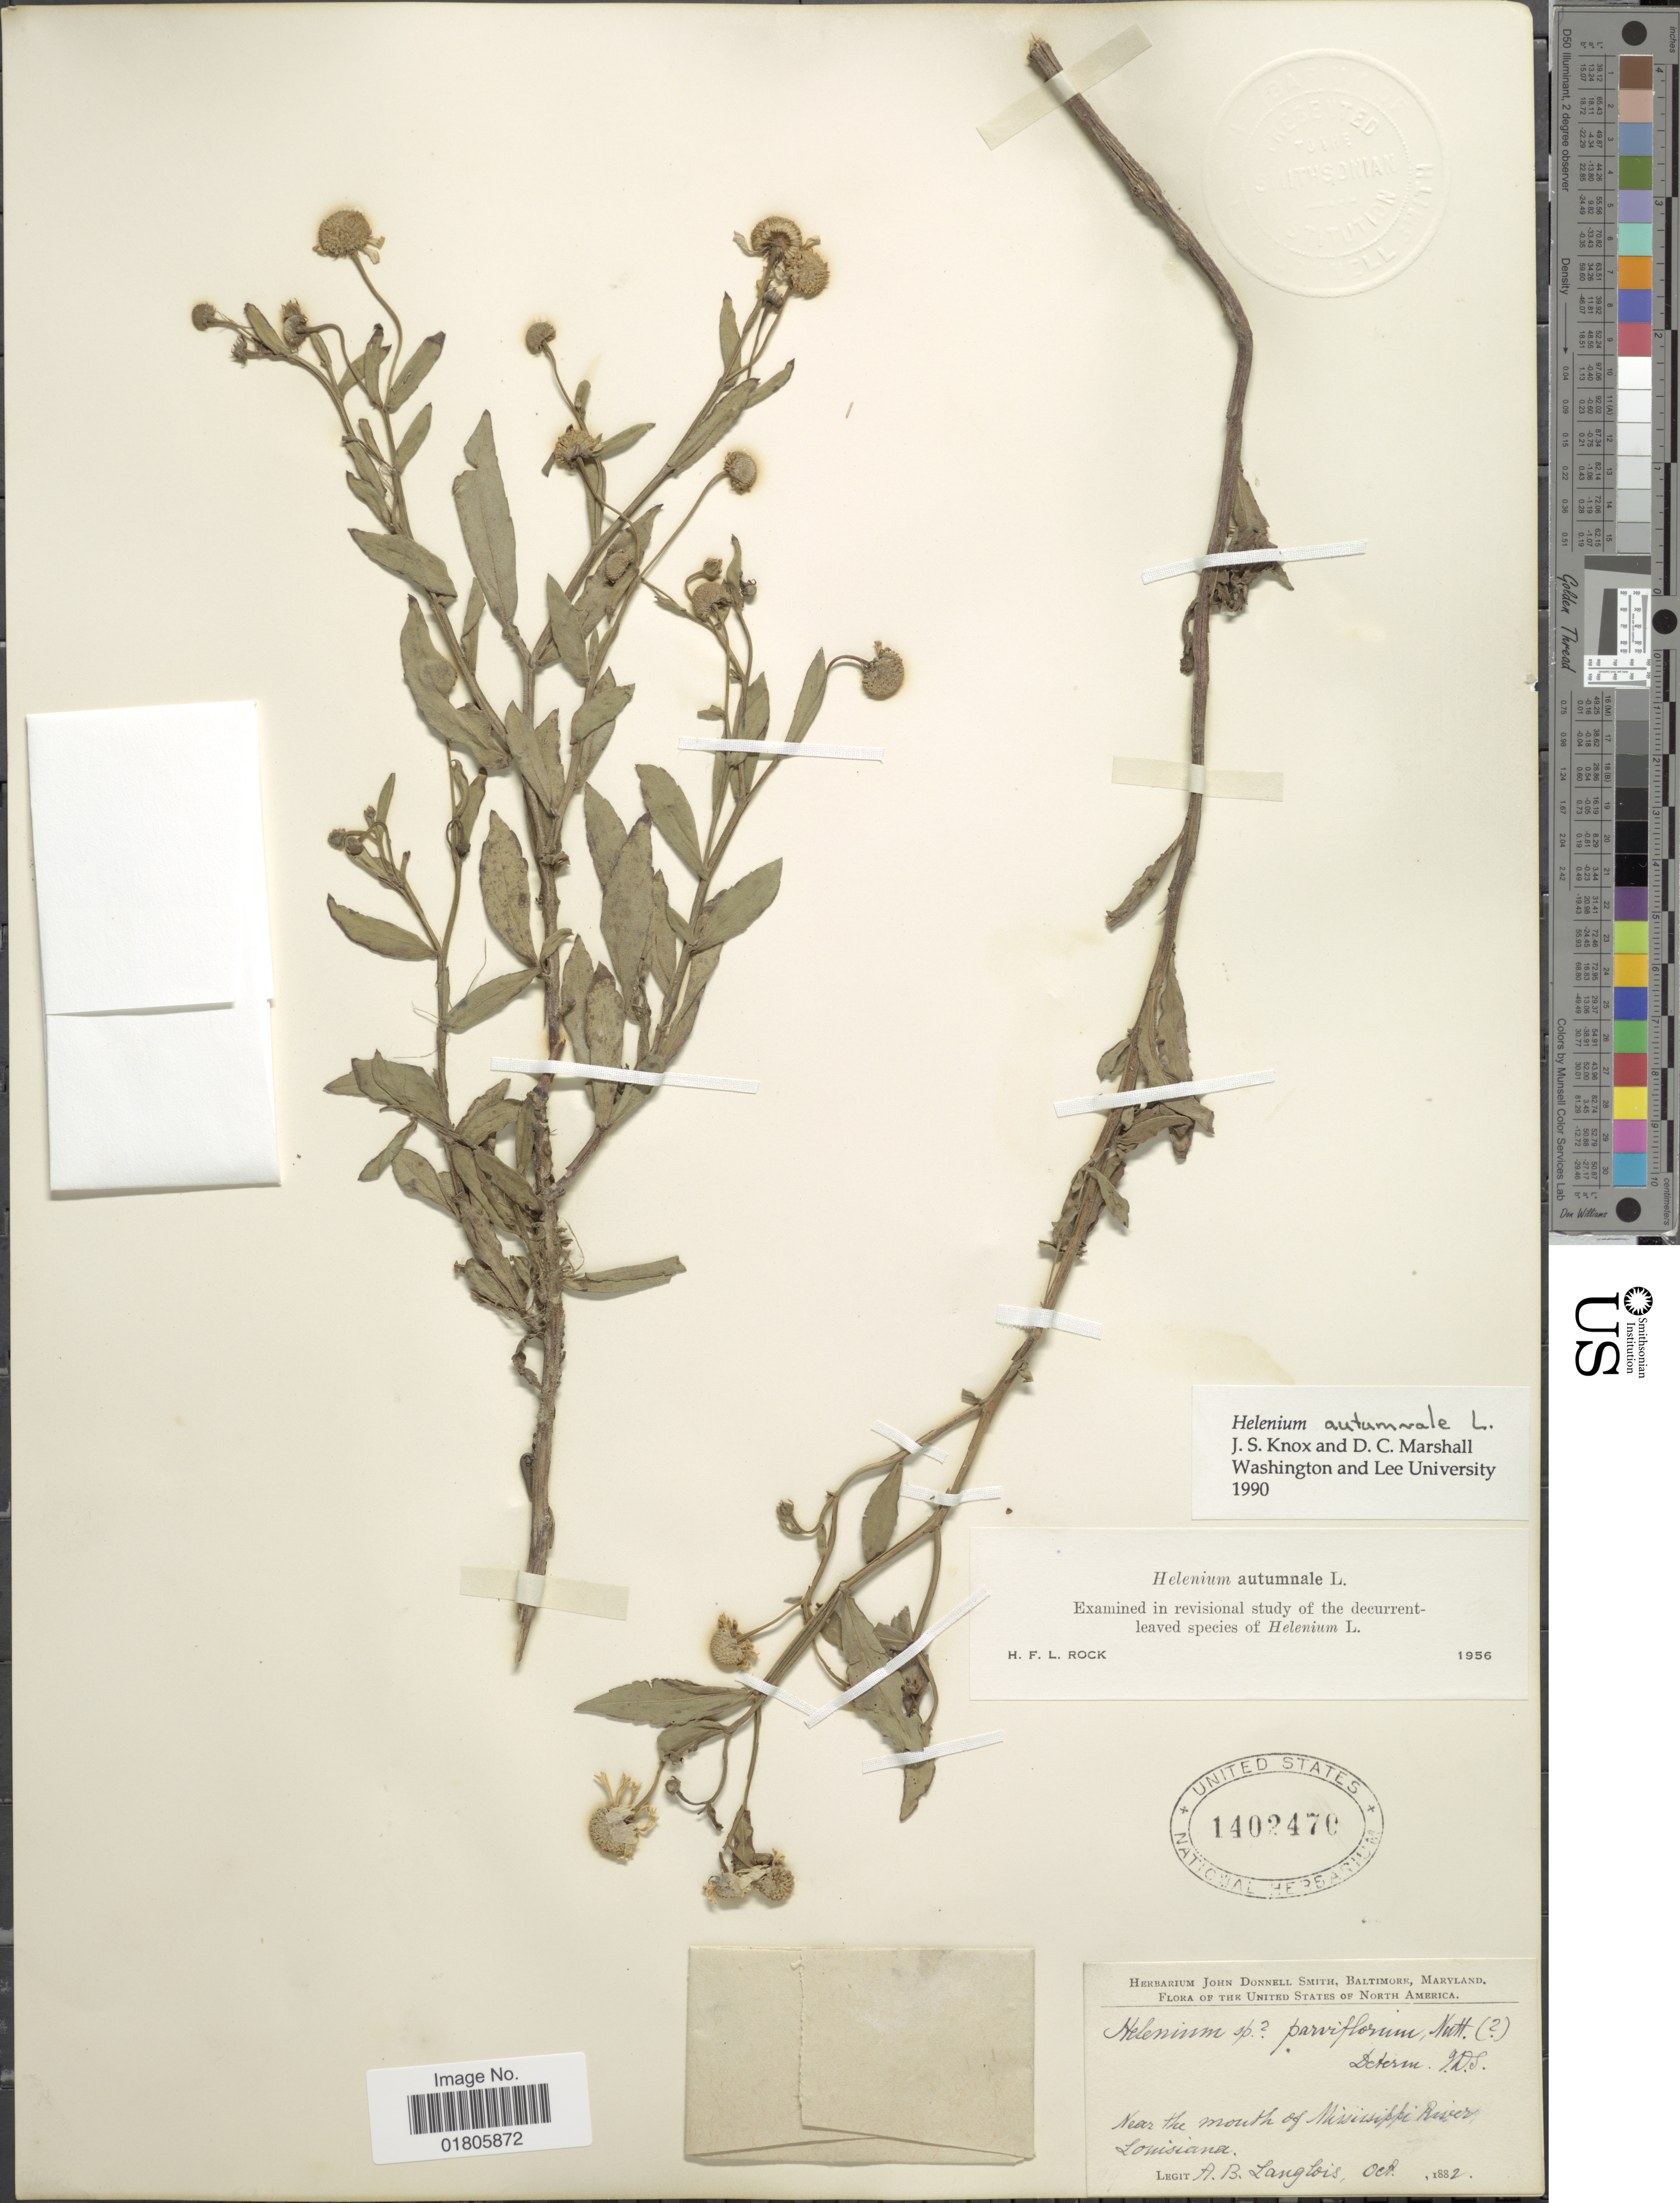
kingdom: Plantae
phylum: Tracheophyta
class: Magnoliopsida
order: Asterales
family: Asteraceae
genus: Helenium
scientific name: Helenium autumnale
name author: L.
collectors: A. Langlois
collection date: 1882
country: United States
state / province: Louisiana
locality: Near the mouth of Mississippi River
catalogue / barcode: US 1402470